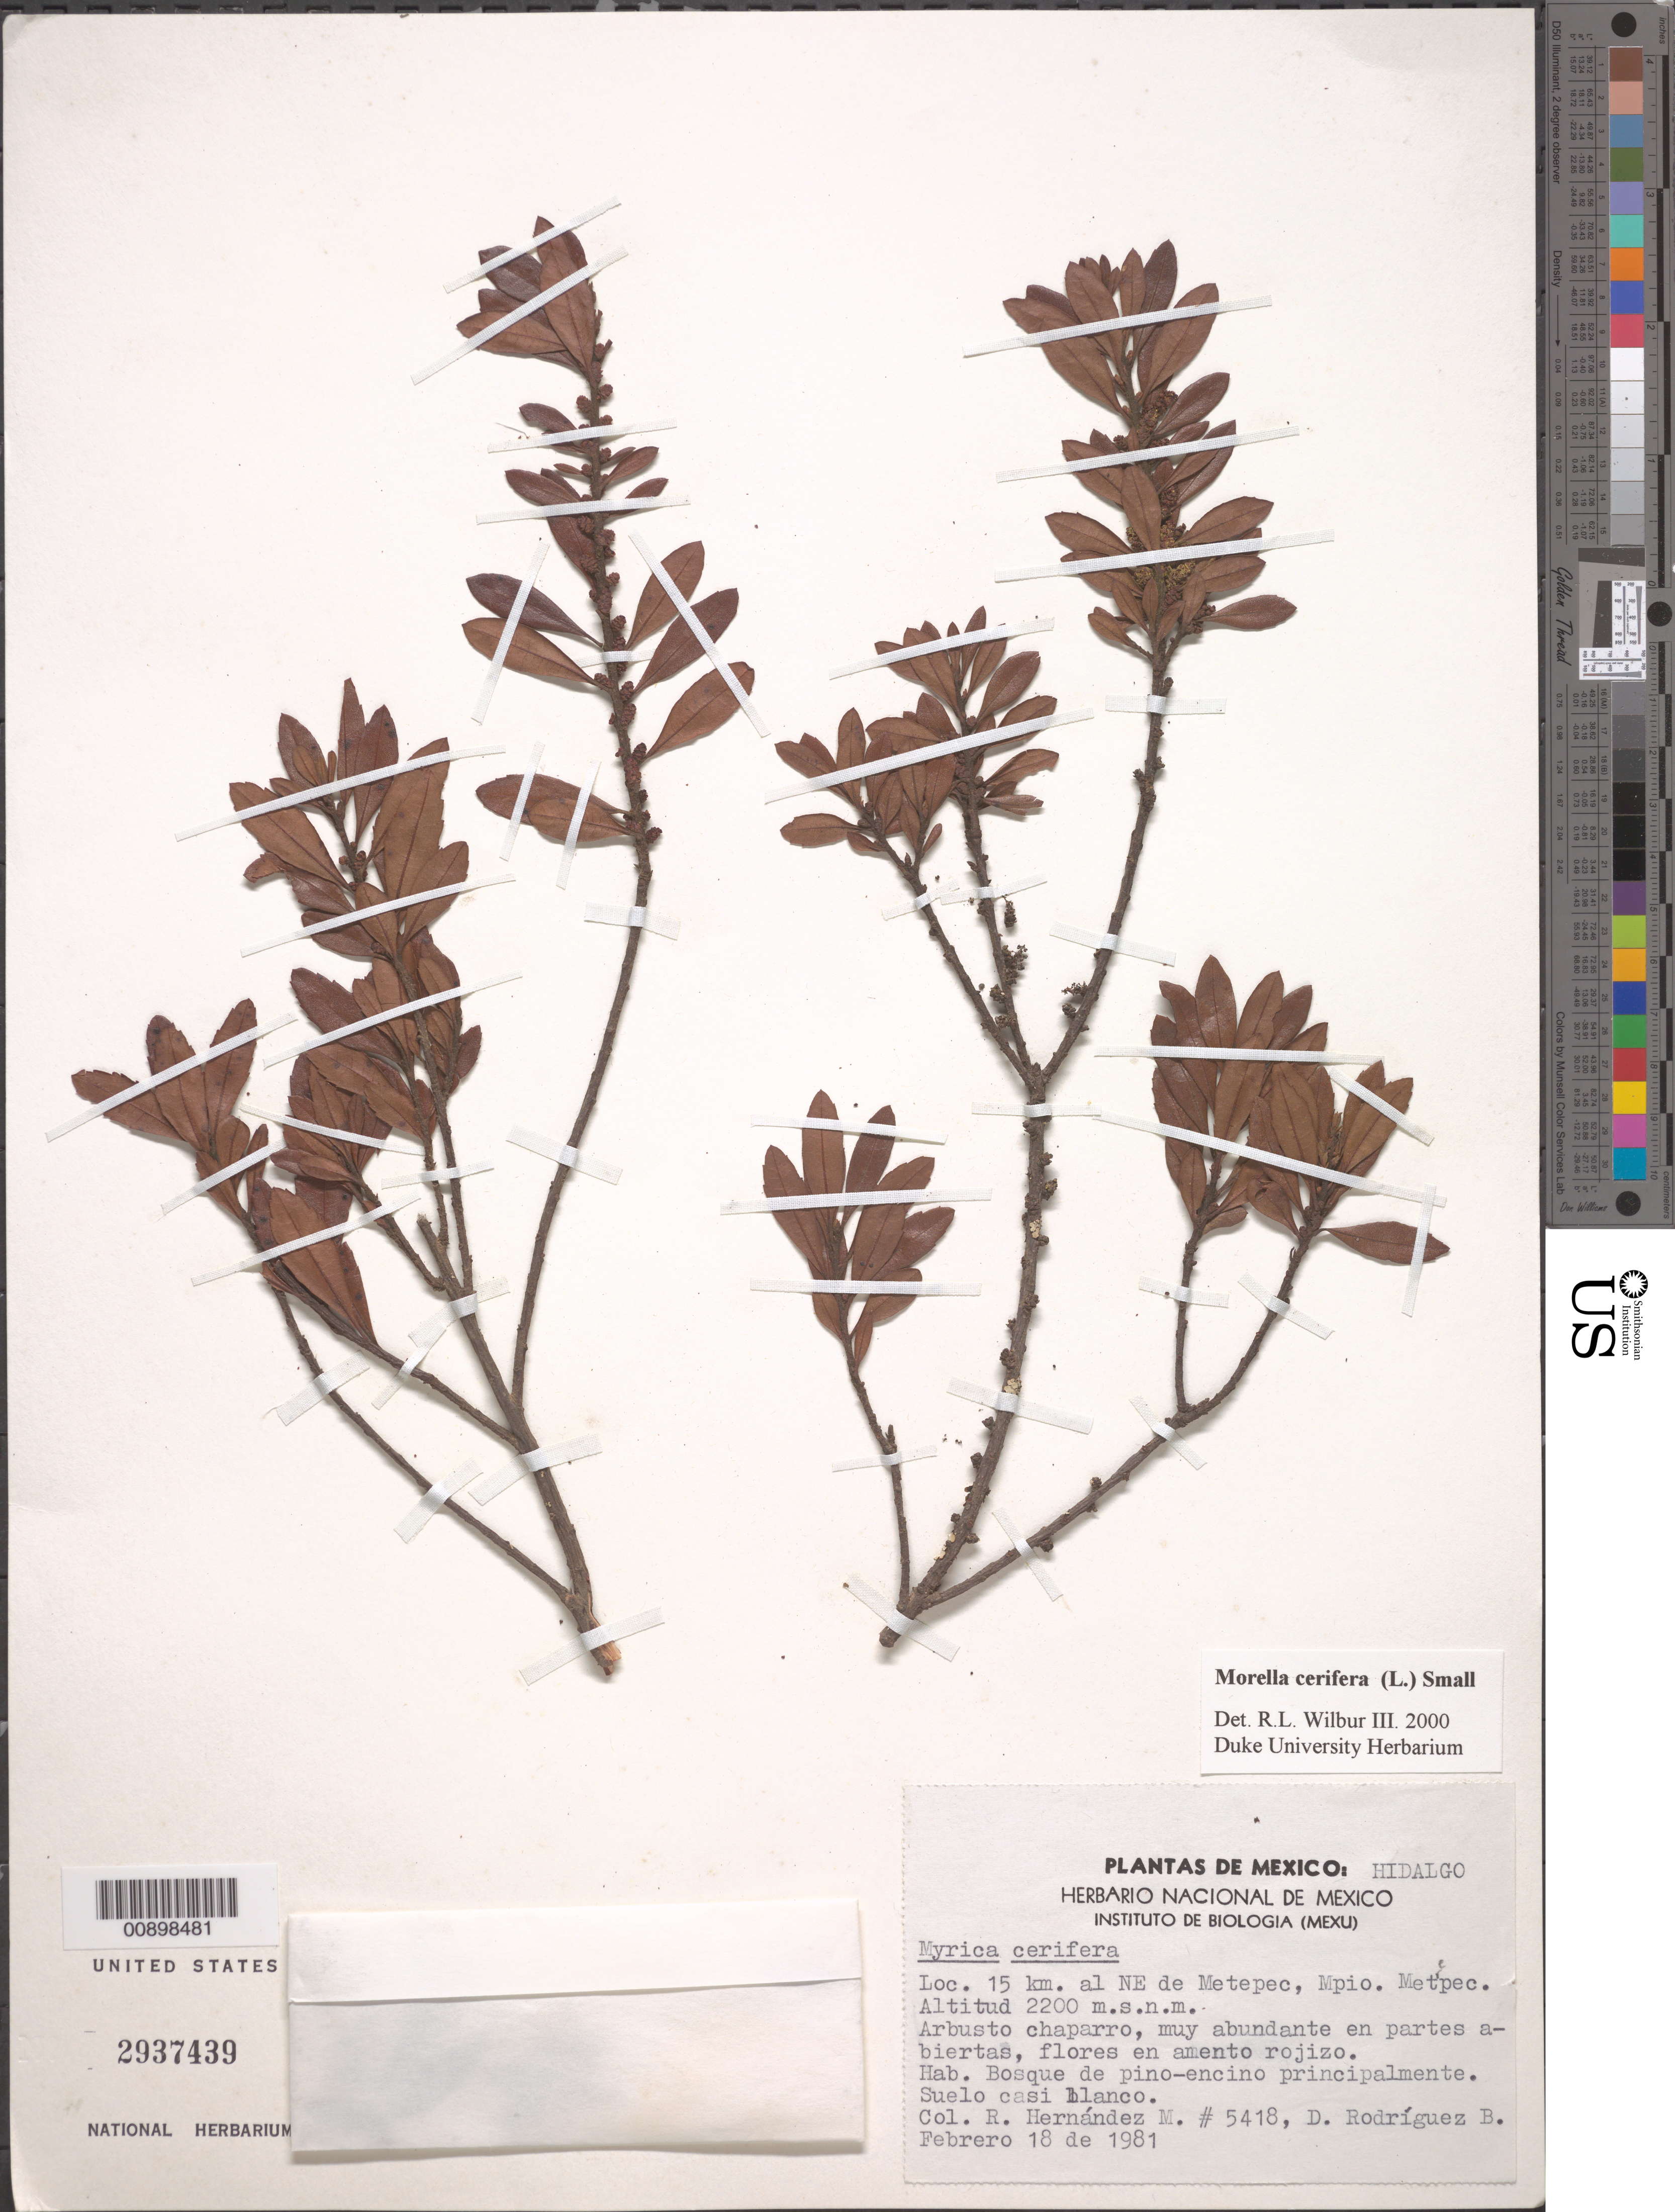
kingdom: Plantae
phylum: Tracheophyta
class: Magnoliopsida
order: Fagales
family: Myricaceae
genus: Morella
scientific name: Morella cerifera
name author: (L.) Small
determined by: Wilbur, R. L.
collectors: R. M. Hernandez & D. Rodriguez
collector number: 5418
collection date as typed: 18 Feb 1981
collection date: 1981-02-18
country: Mexico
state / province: Hidalgo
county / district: Metepec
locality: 15 km. al NE de Metepec, Mpio. Metepec, Hidalgo.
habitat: Bosque de pino-encino principalmente. Suelo casi blanco.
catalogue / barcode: US 2937439